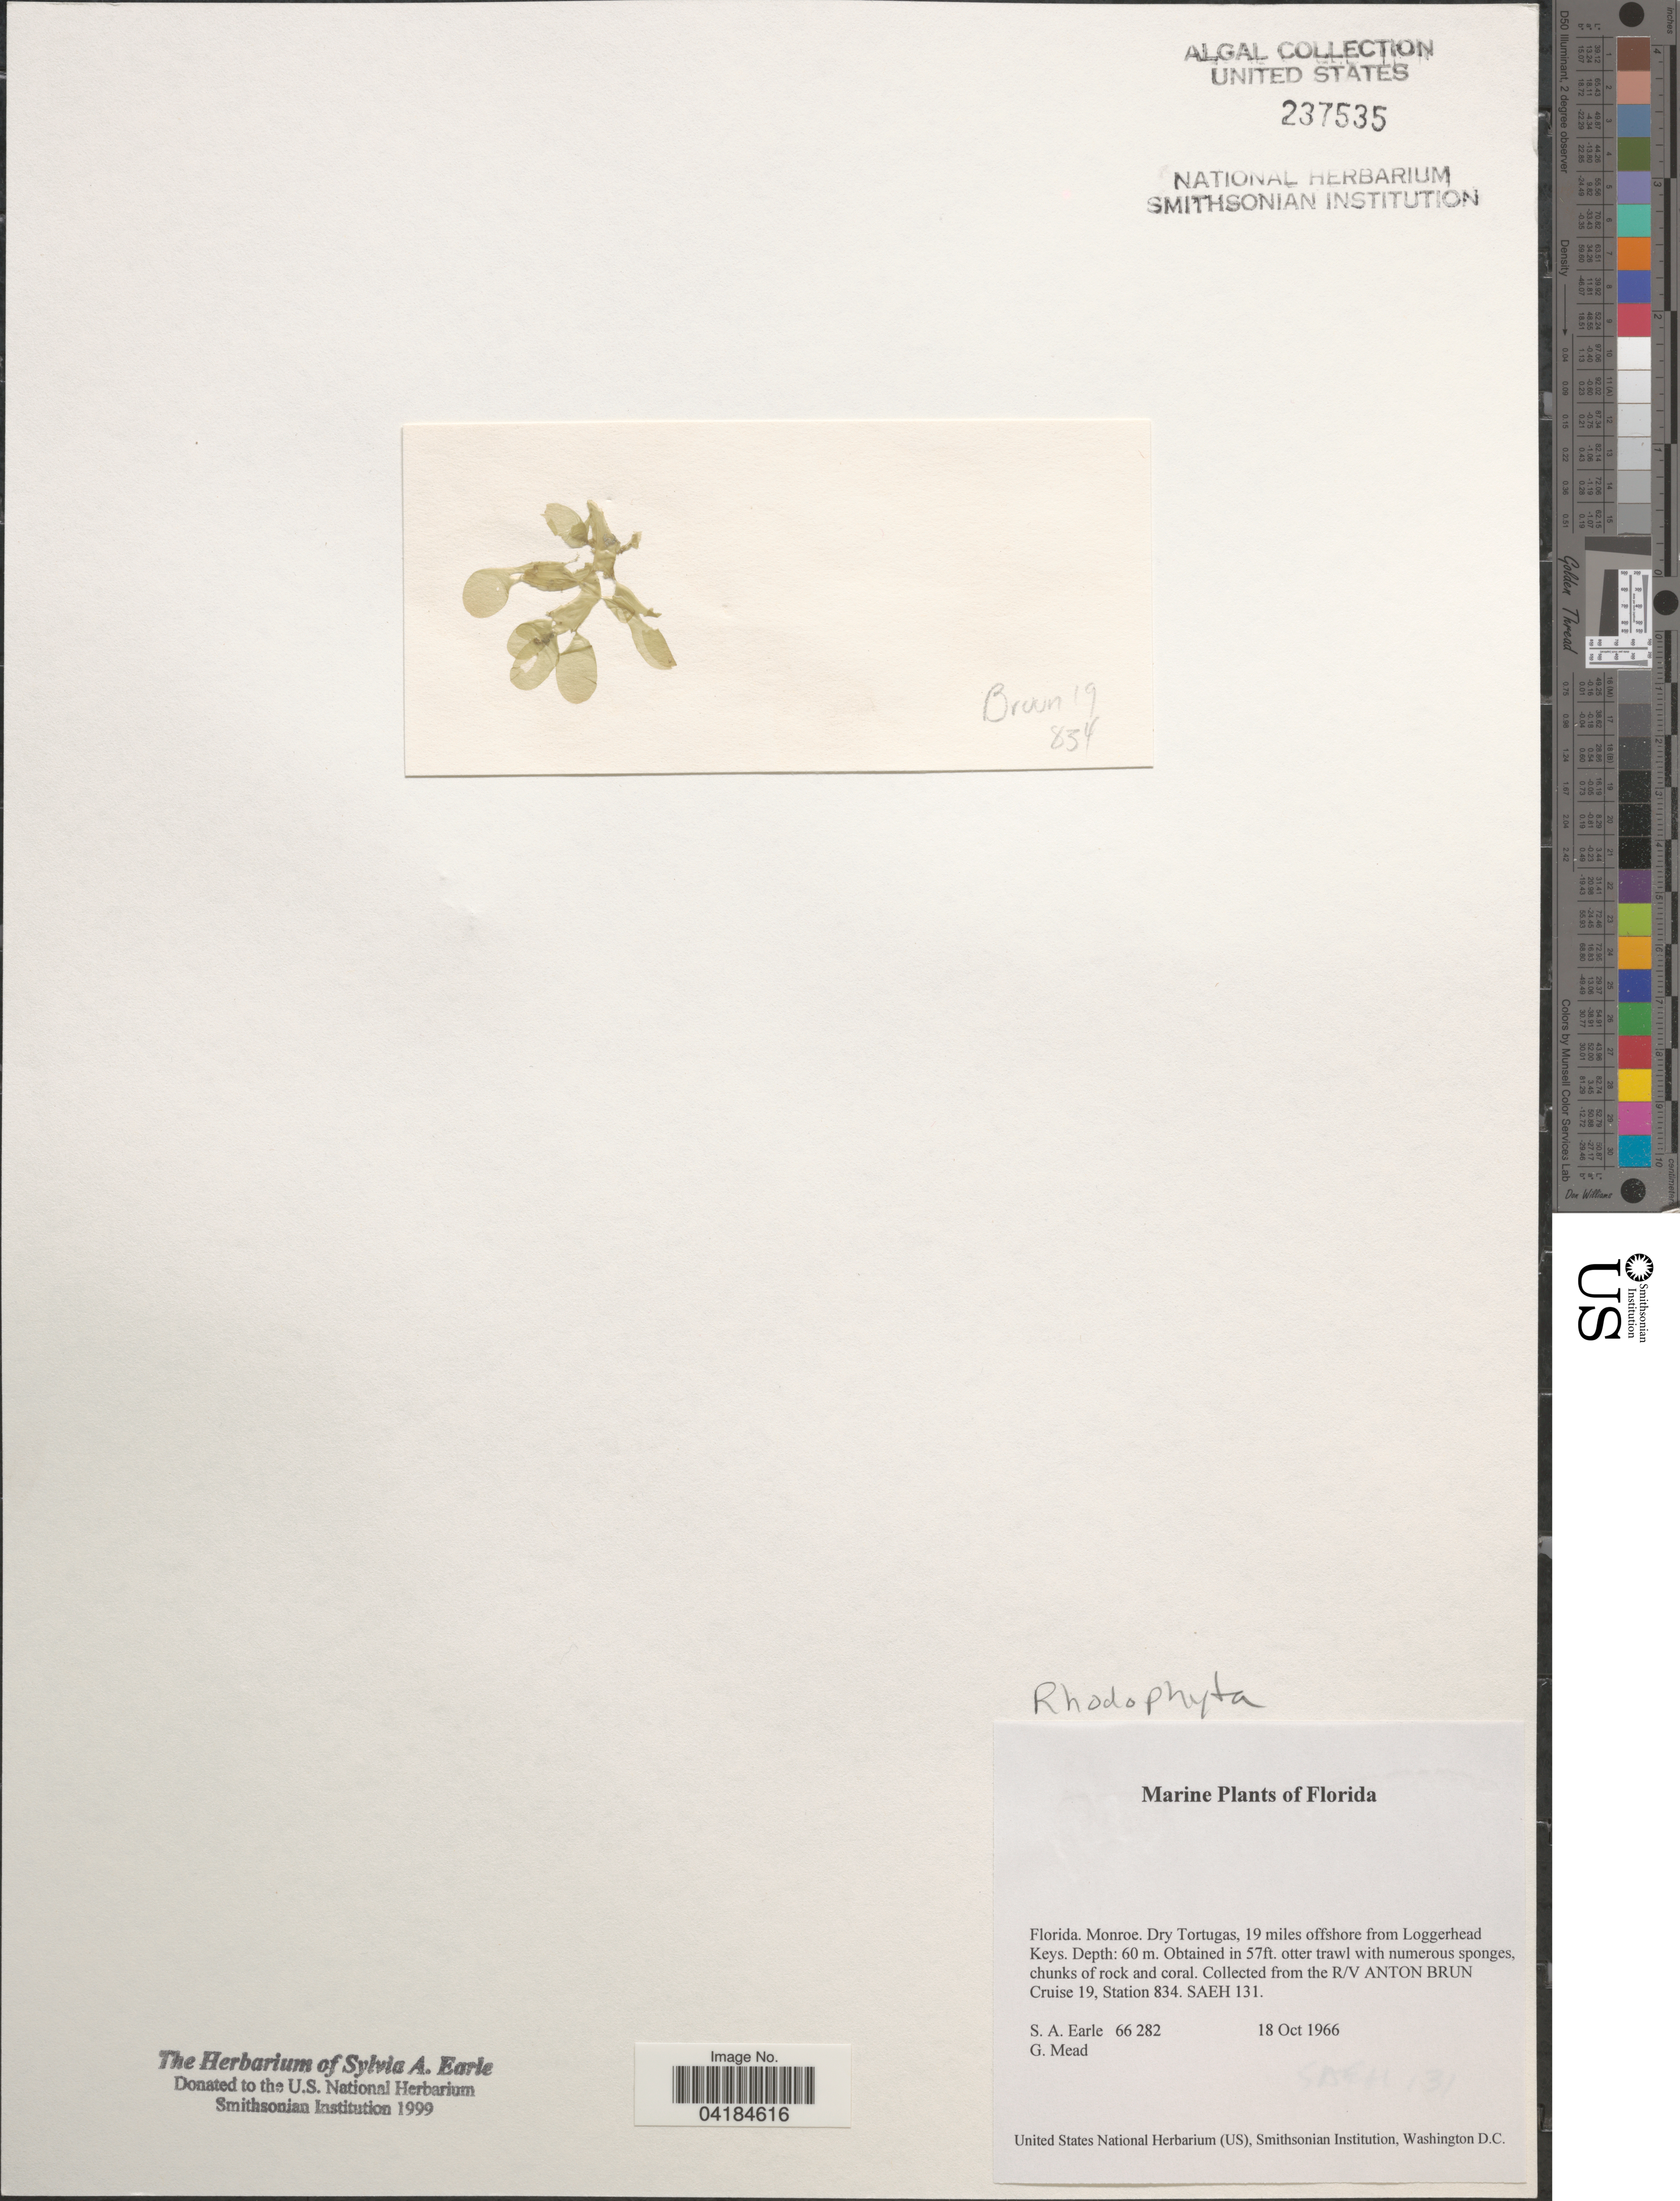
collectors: S. A. Earle & G. Mead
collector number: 66282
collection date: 1966-10-18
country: United States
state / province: Florida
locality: Monroe. Dry Tortugas, 19 miles offshore from Loggerhead Keys. The R/V ANTON BRUN Cruise 19, Station 834. SAEH 132.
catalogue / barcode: US 237535